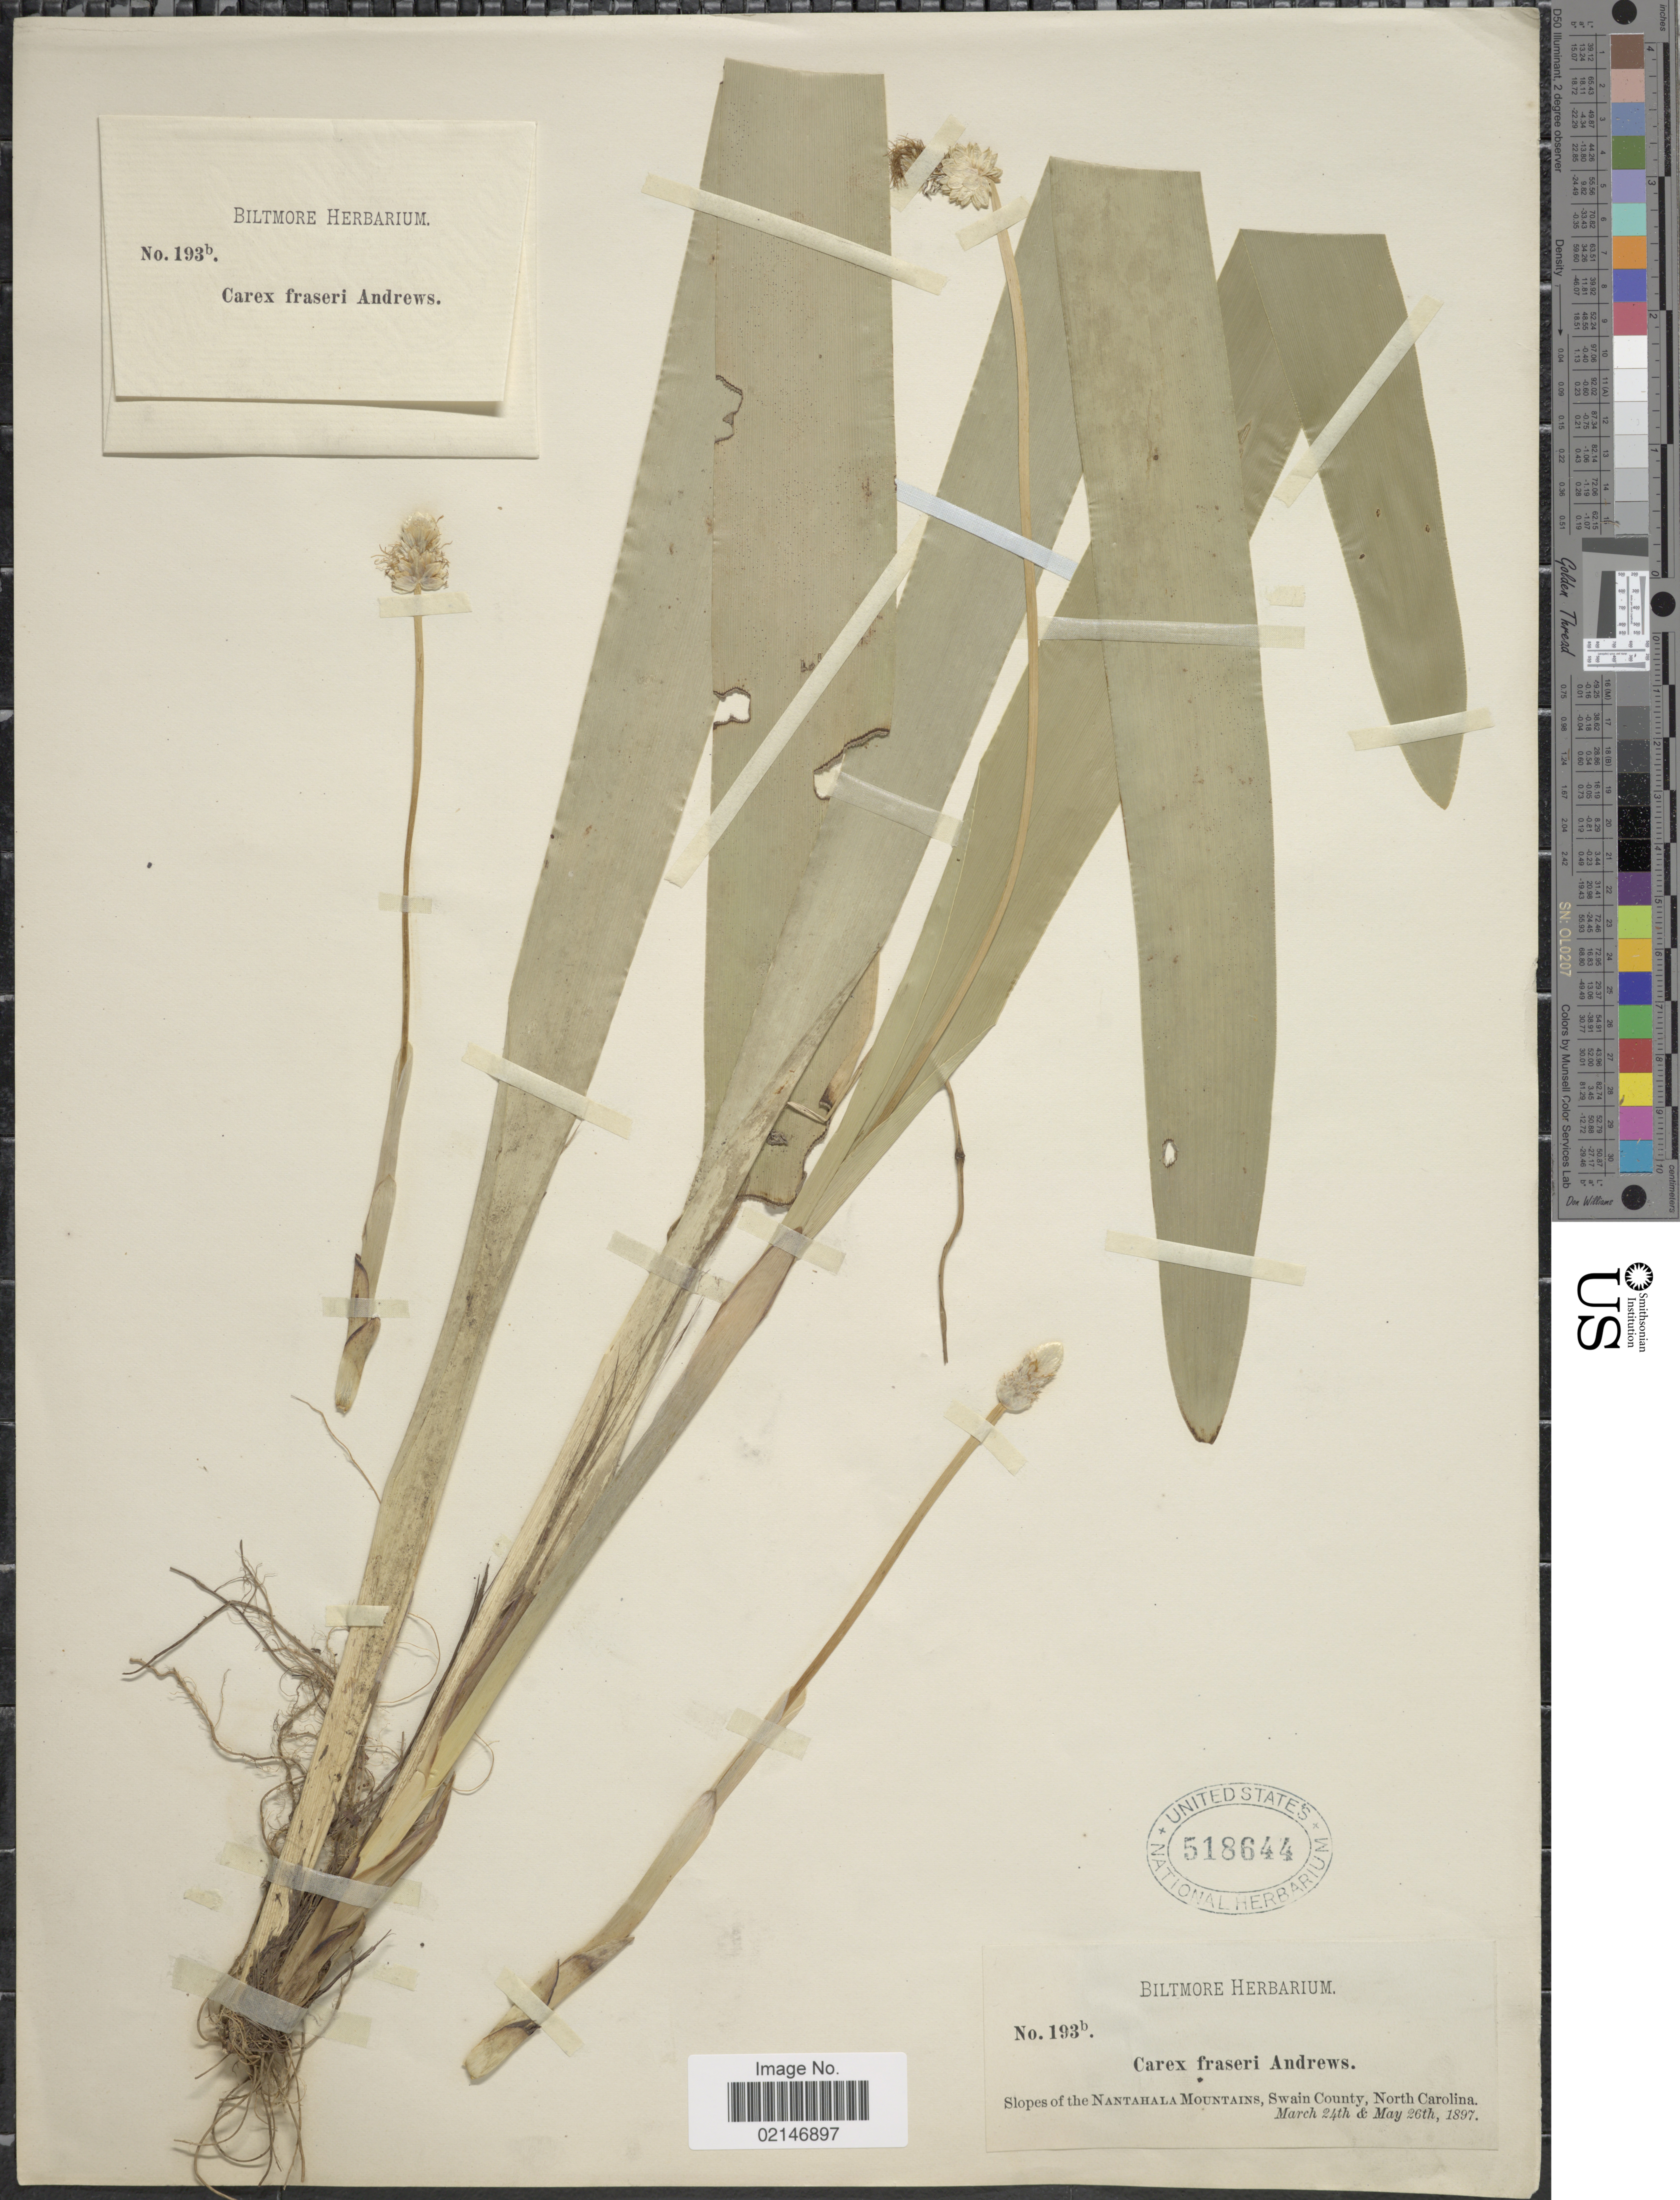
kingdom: Plantae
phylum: Tracheophyta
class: Liliopsida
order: Poales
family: Cyperaceae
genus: Carex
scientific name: Carex fraseriana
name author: Ker Gawl.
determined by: Strong, Mark T., (BOT), Smithsonian Institution - National Museum of Natural History (UNITED STATES)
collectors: ex herb. Biltmore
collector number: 193b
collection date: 1897-03-24/1897-05-26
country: United States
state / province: North Carolina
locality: Slopes of the Nantahala Mountains, Swain County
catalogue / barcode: US 518644